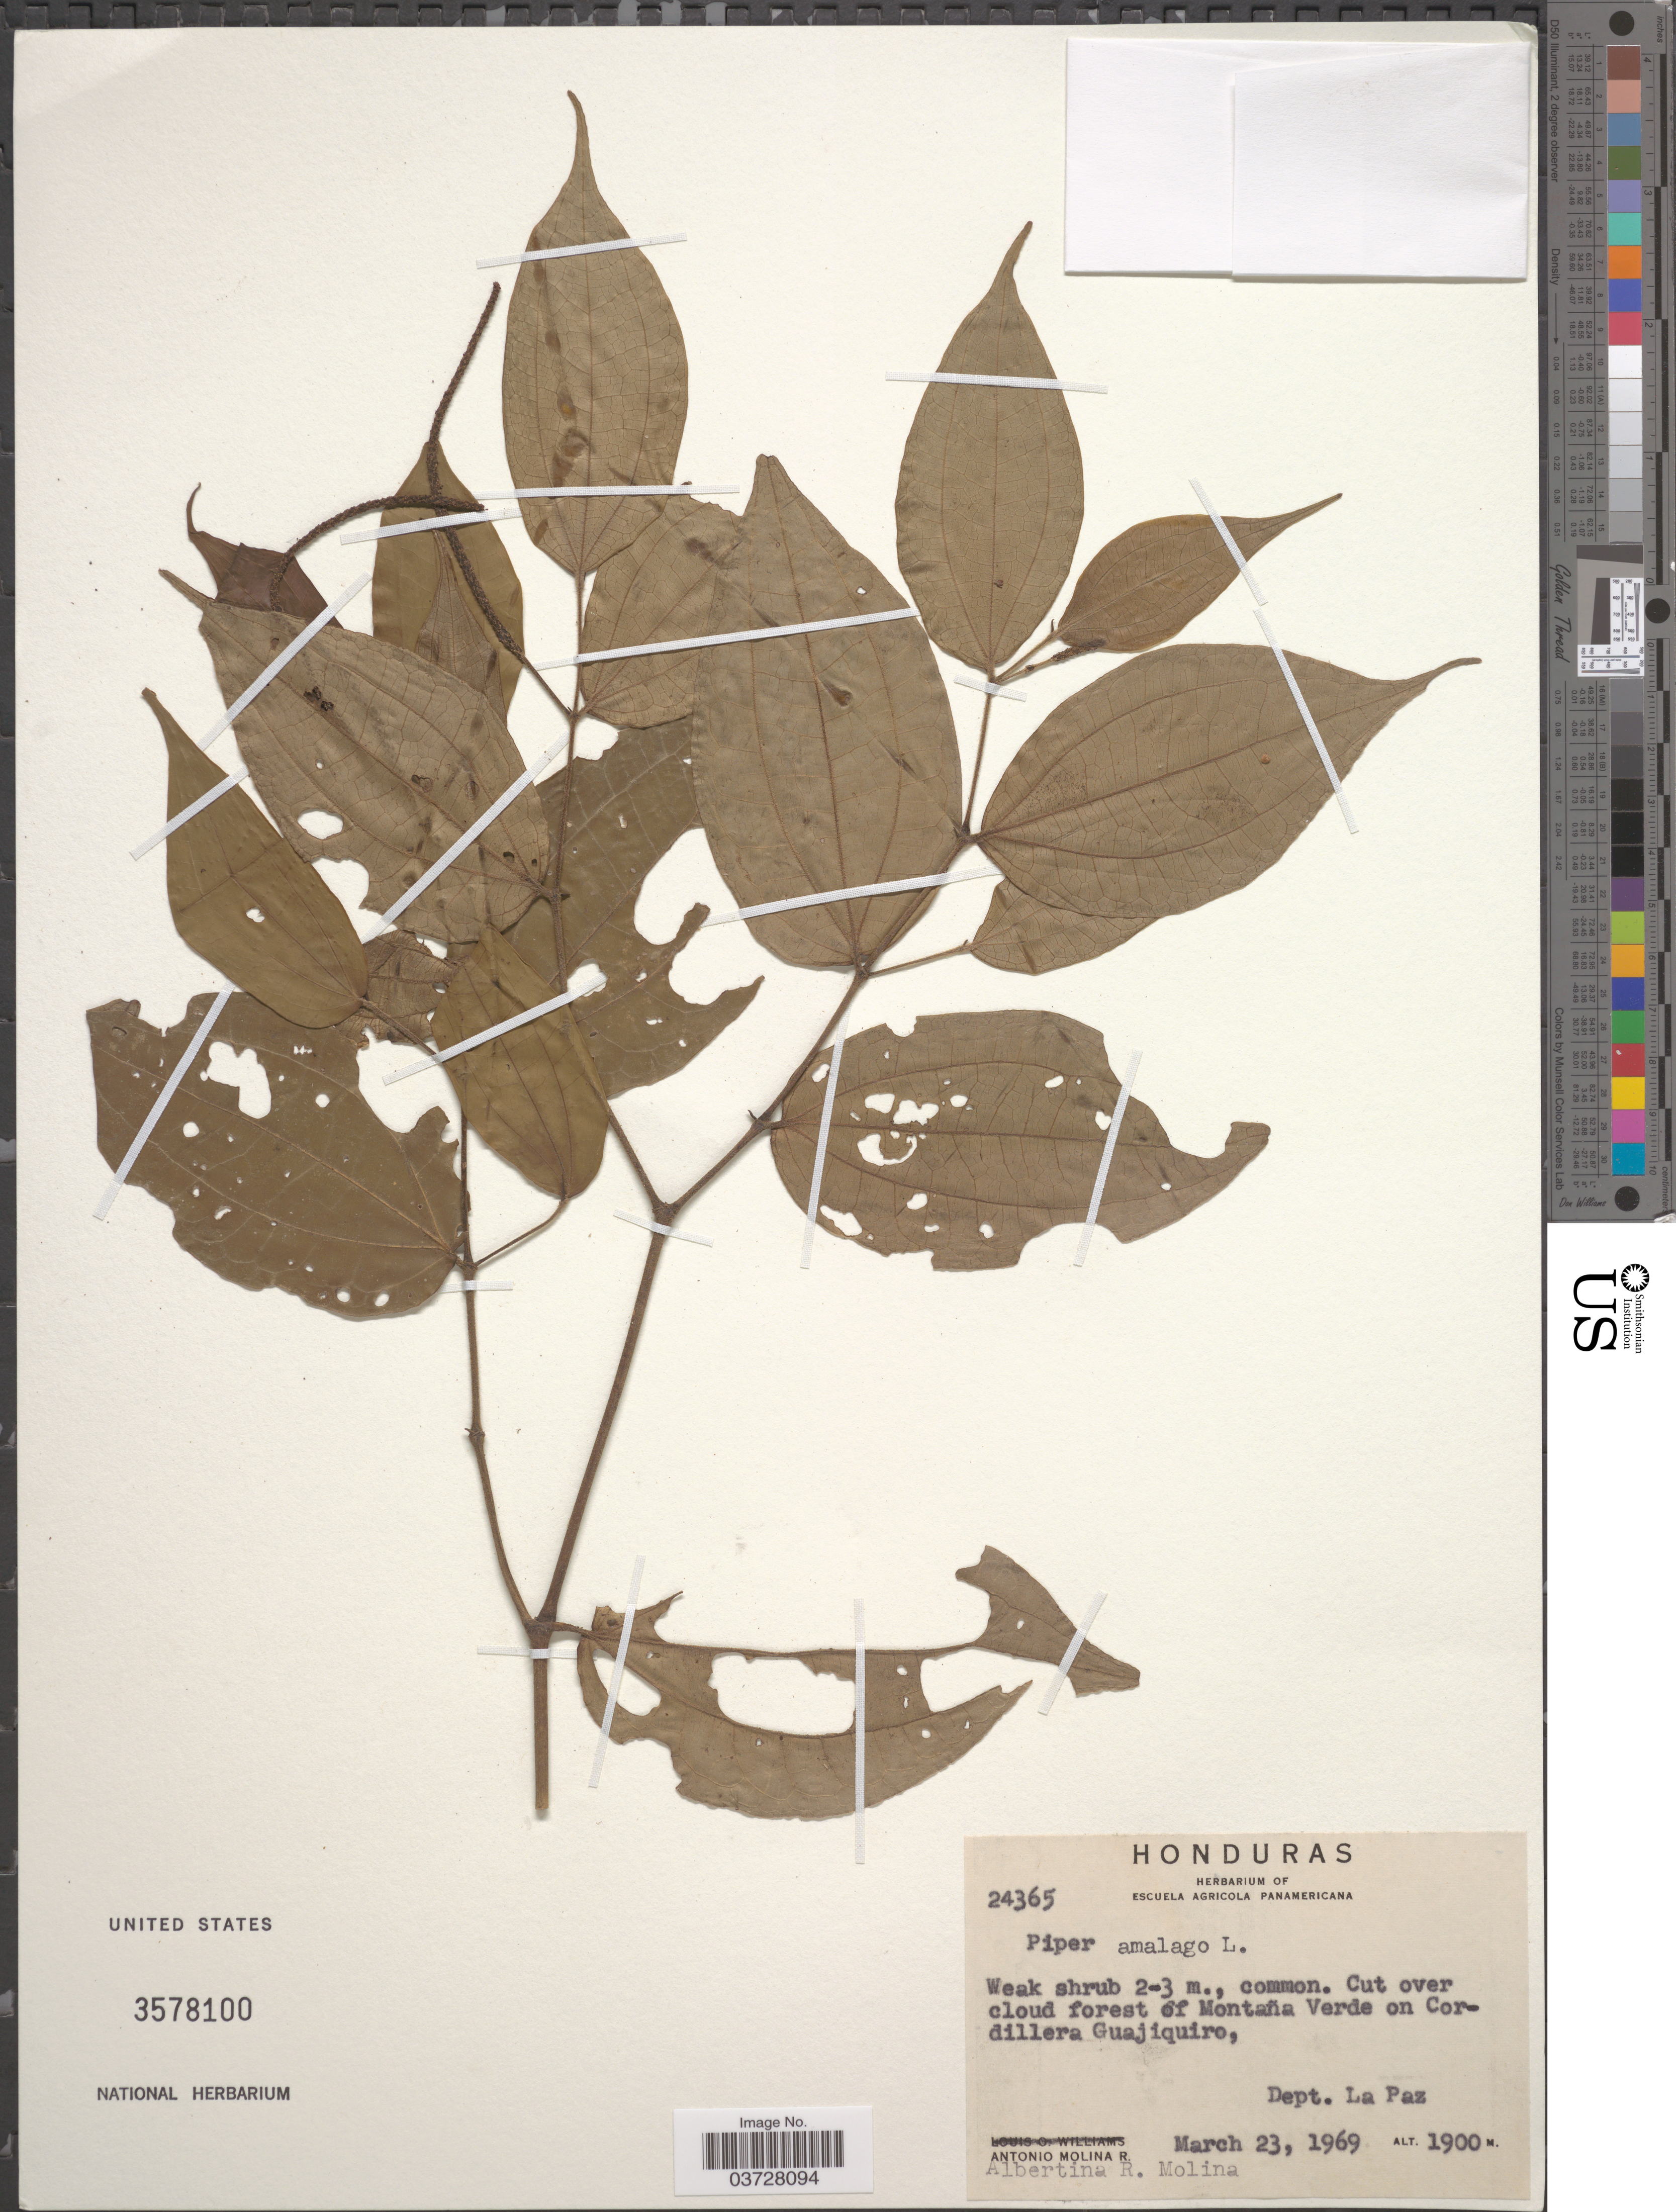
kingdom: Plantae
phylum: Tracheophyta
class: Magnoliopsida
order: Piperales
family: Piperaceae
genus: Piper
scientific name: Piper amalago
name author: L.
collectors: A. Molina R. & A. R. Molina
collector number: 24365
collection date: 1969-03-23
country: Honduras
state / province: La Paz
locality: Cut over cloud forest of Montaña Verde on Cordillera Guajiquiro, Dept. La Paz.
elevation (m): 1900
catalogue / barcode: US 3578100